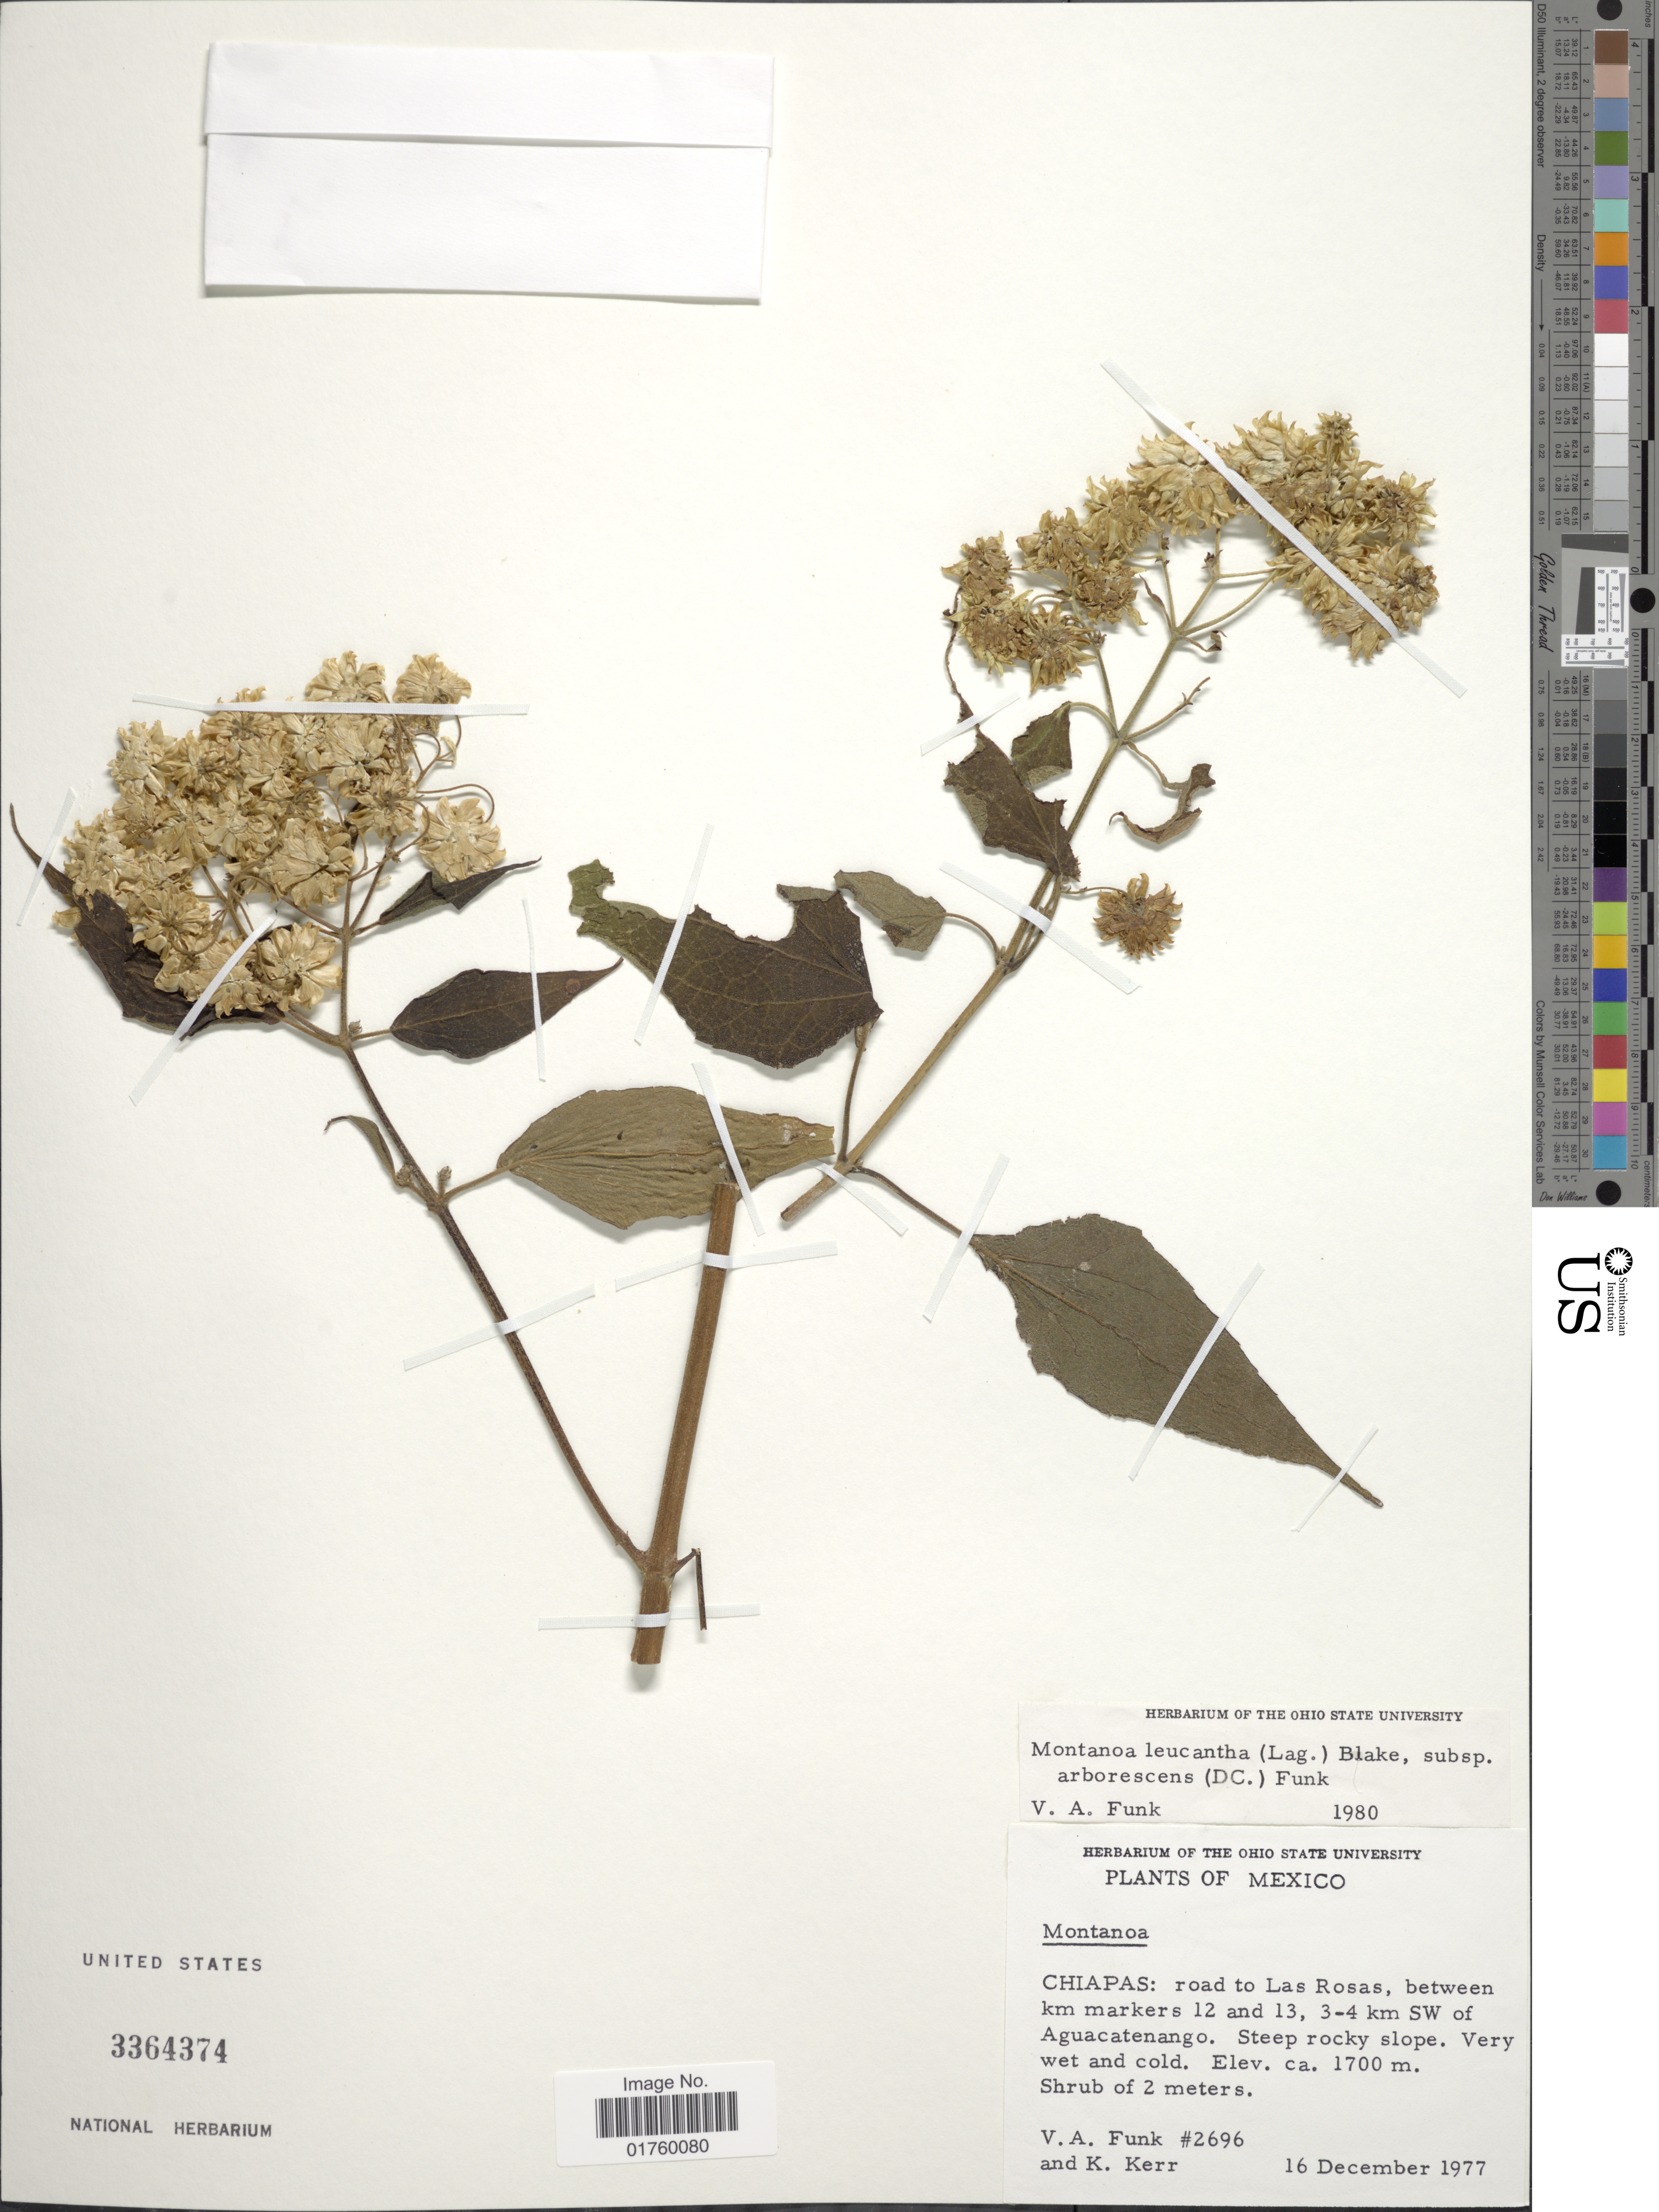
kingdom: Plantae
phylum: Tracheophyta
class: Magnoliopsida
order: Asterales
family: Asteraceae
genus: Montanoa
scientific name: Montanoa leucantha subsp. arborescens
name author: (DC.) V.A. Funk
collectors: V. Funk & K. Kerr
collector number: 2696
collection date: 1977-12-16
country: Mexico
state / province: Chiapas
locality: Road to Las Rosas, between km markers 12 and 13, 3-4 km SW of Aguacatenango, steep rocky slopes.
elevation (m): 1700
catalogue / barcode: US 3364374